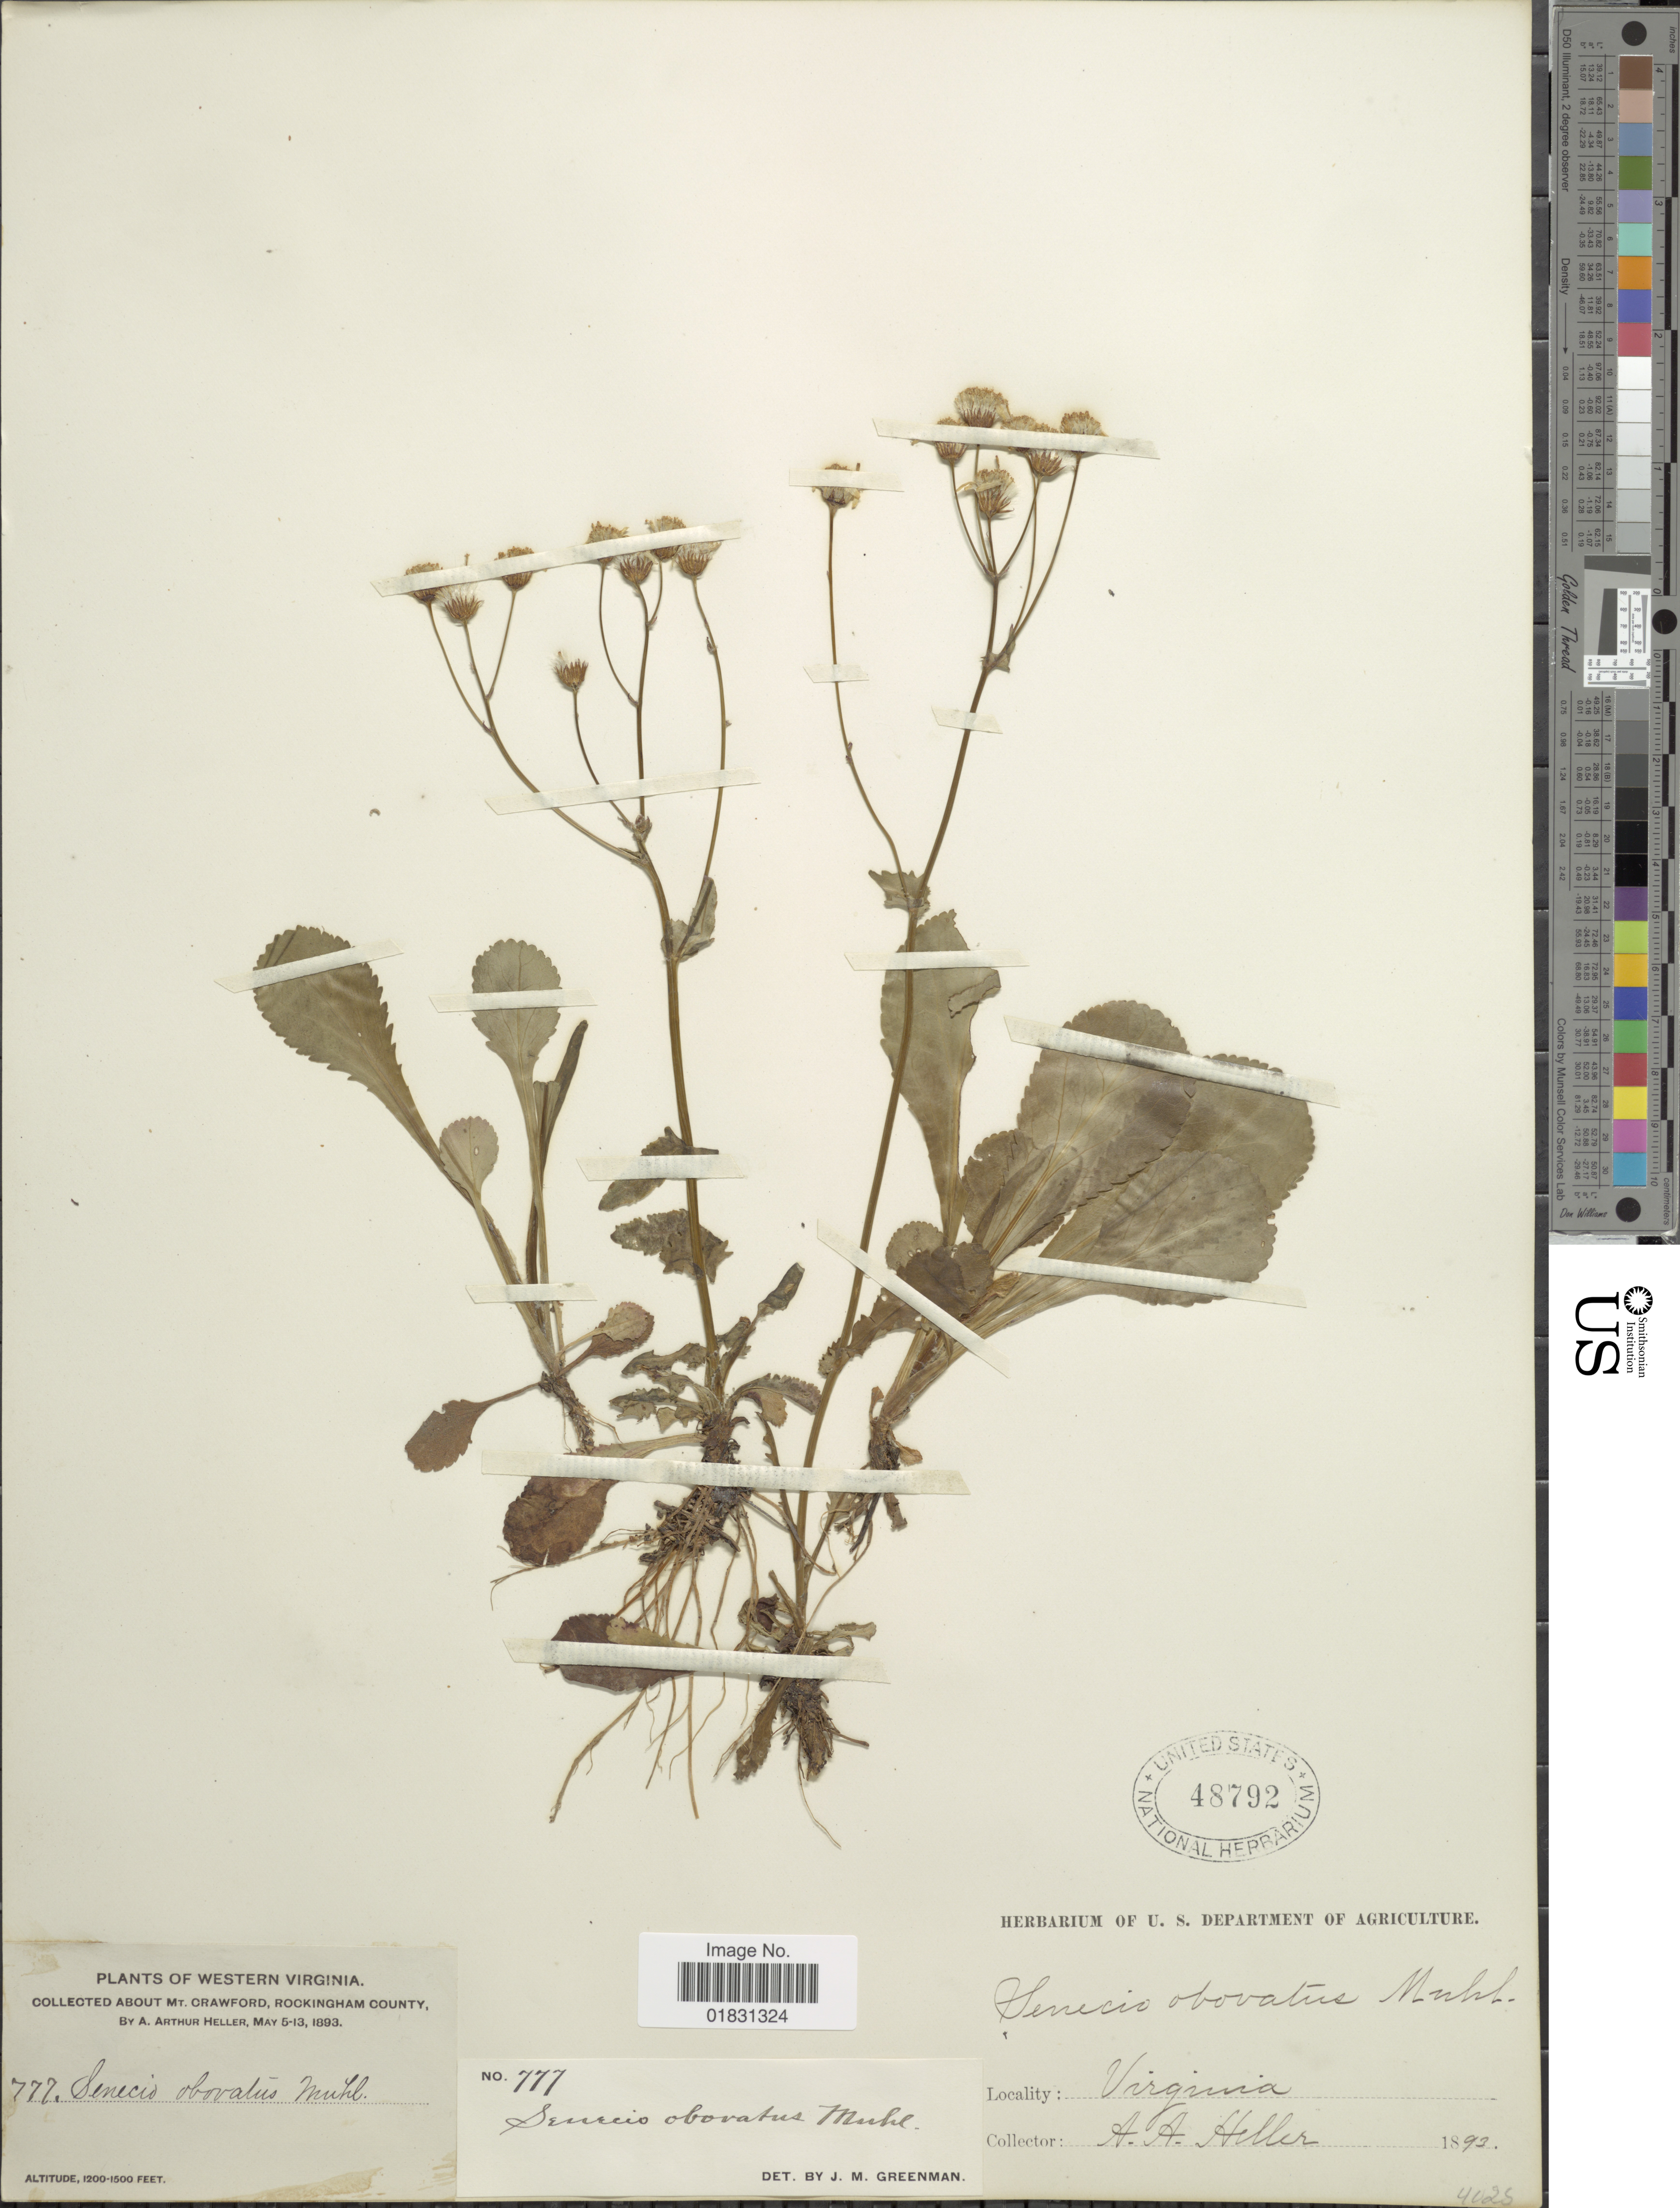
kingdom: Plantae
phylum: Tracheophyta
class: Magnoliopsida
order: Asterales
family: Asteraceae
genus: Packera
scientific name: Packera obovata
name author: (Muhl. ex Willd.) W.A. Weber & Á. Löve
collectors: A. A. Heller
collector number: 777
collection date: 1893-05-05/1893-05-13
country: United States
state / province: Virginia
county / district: Rockingham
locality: Wetsern Virginia, about Mt Crwaford, Rockingham County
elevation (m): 366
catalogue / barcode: US 48792